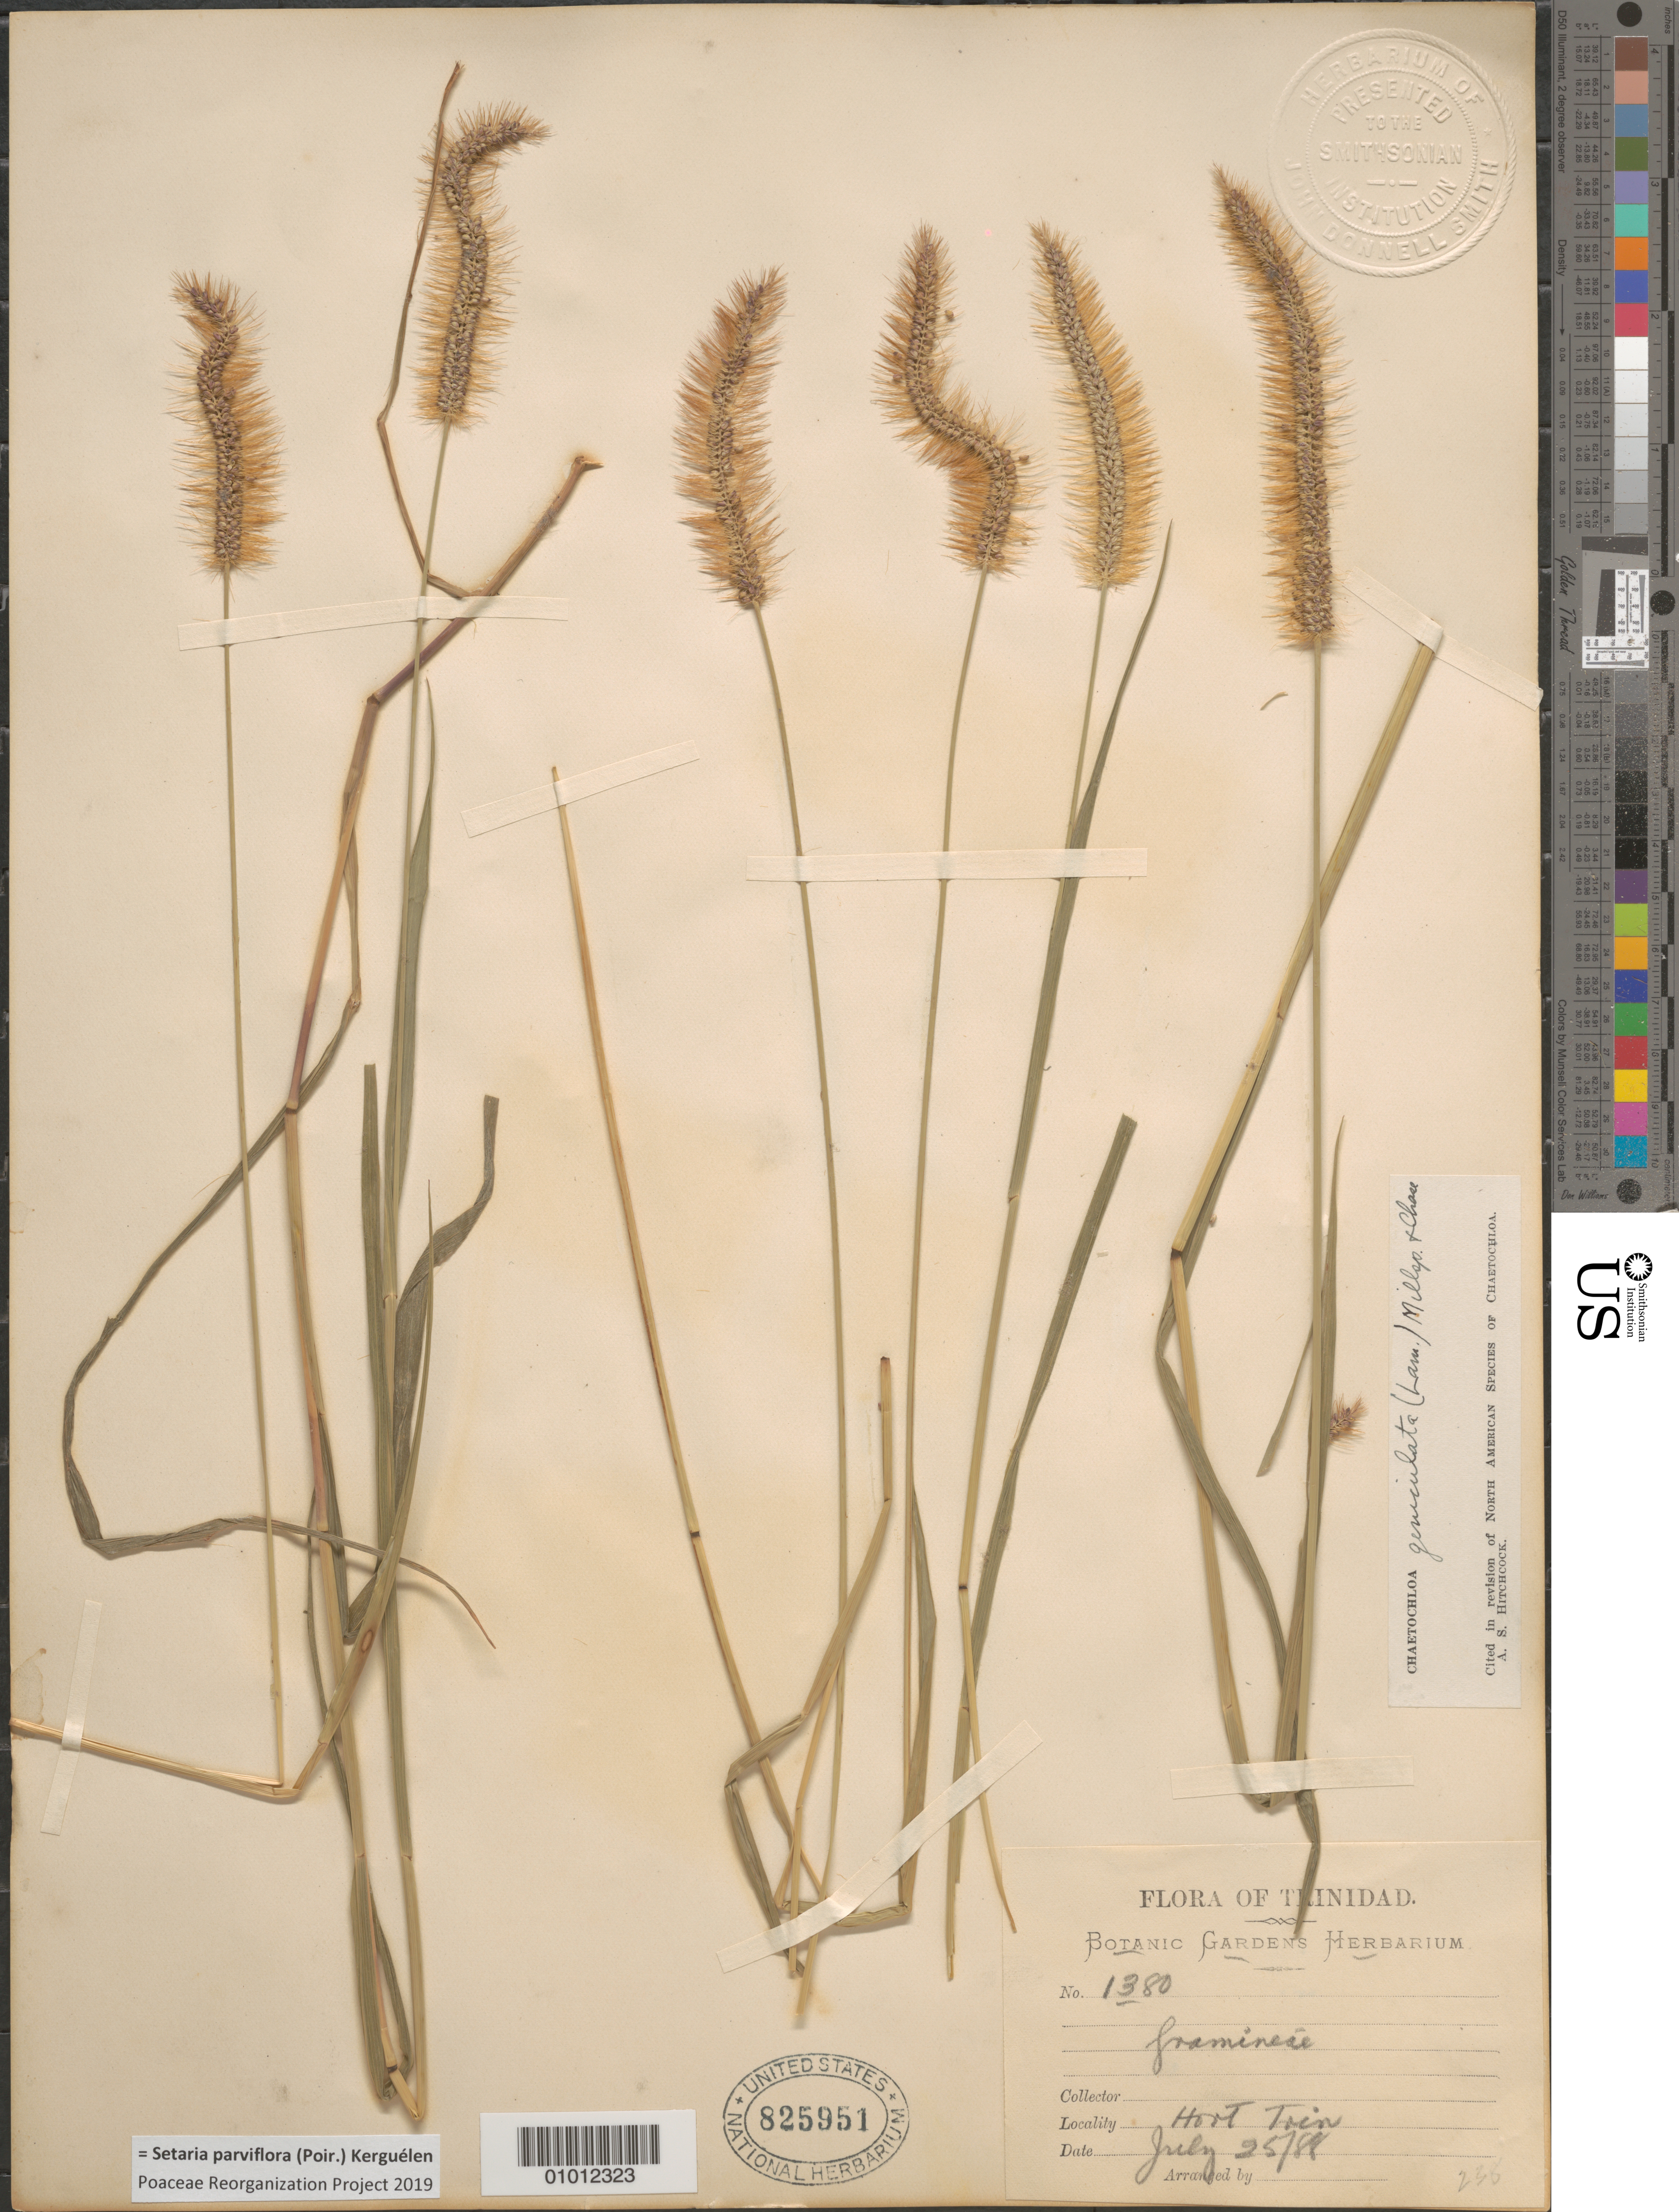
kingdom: Plantae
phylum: Tracheophyta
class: Liliopsida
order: Poales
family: Poaceae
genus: Setaria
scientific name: Setaria parviflora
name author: (Poir.) Kerguélen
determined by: Poaceae Reorganization Project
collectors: Botanic Gardens Herbarium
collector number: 1380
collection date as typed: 25 Jul 1888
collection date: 1888-07-25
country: Trinidad and Tobago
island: Trinidad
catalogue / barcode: US 825951